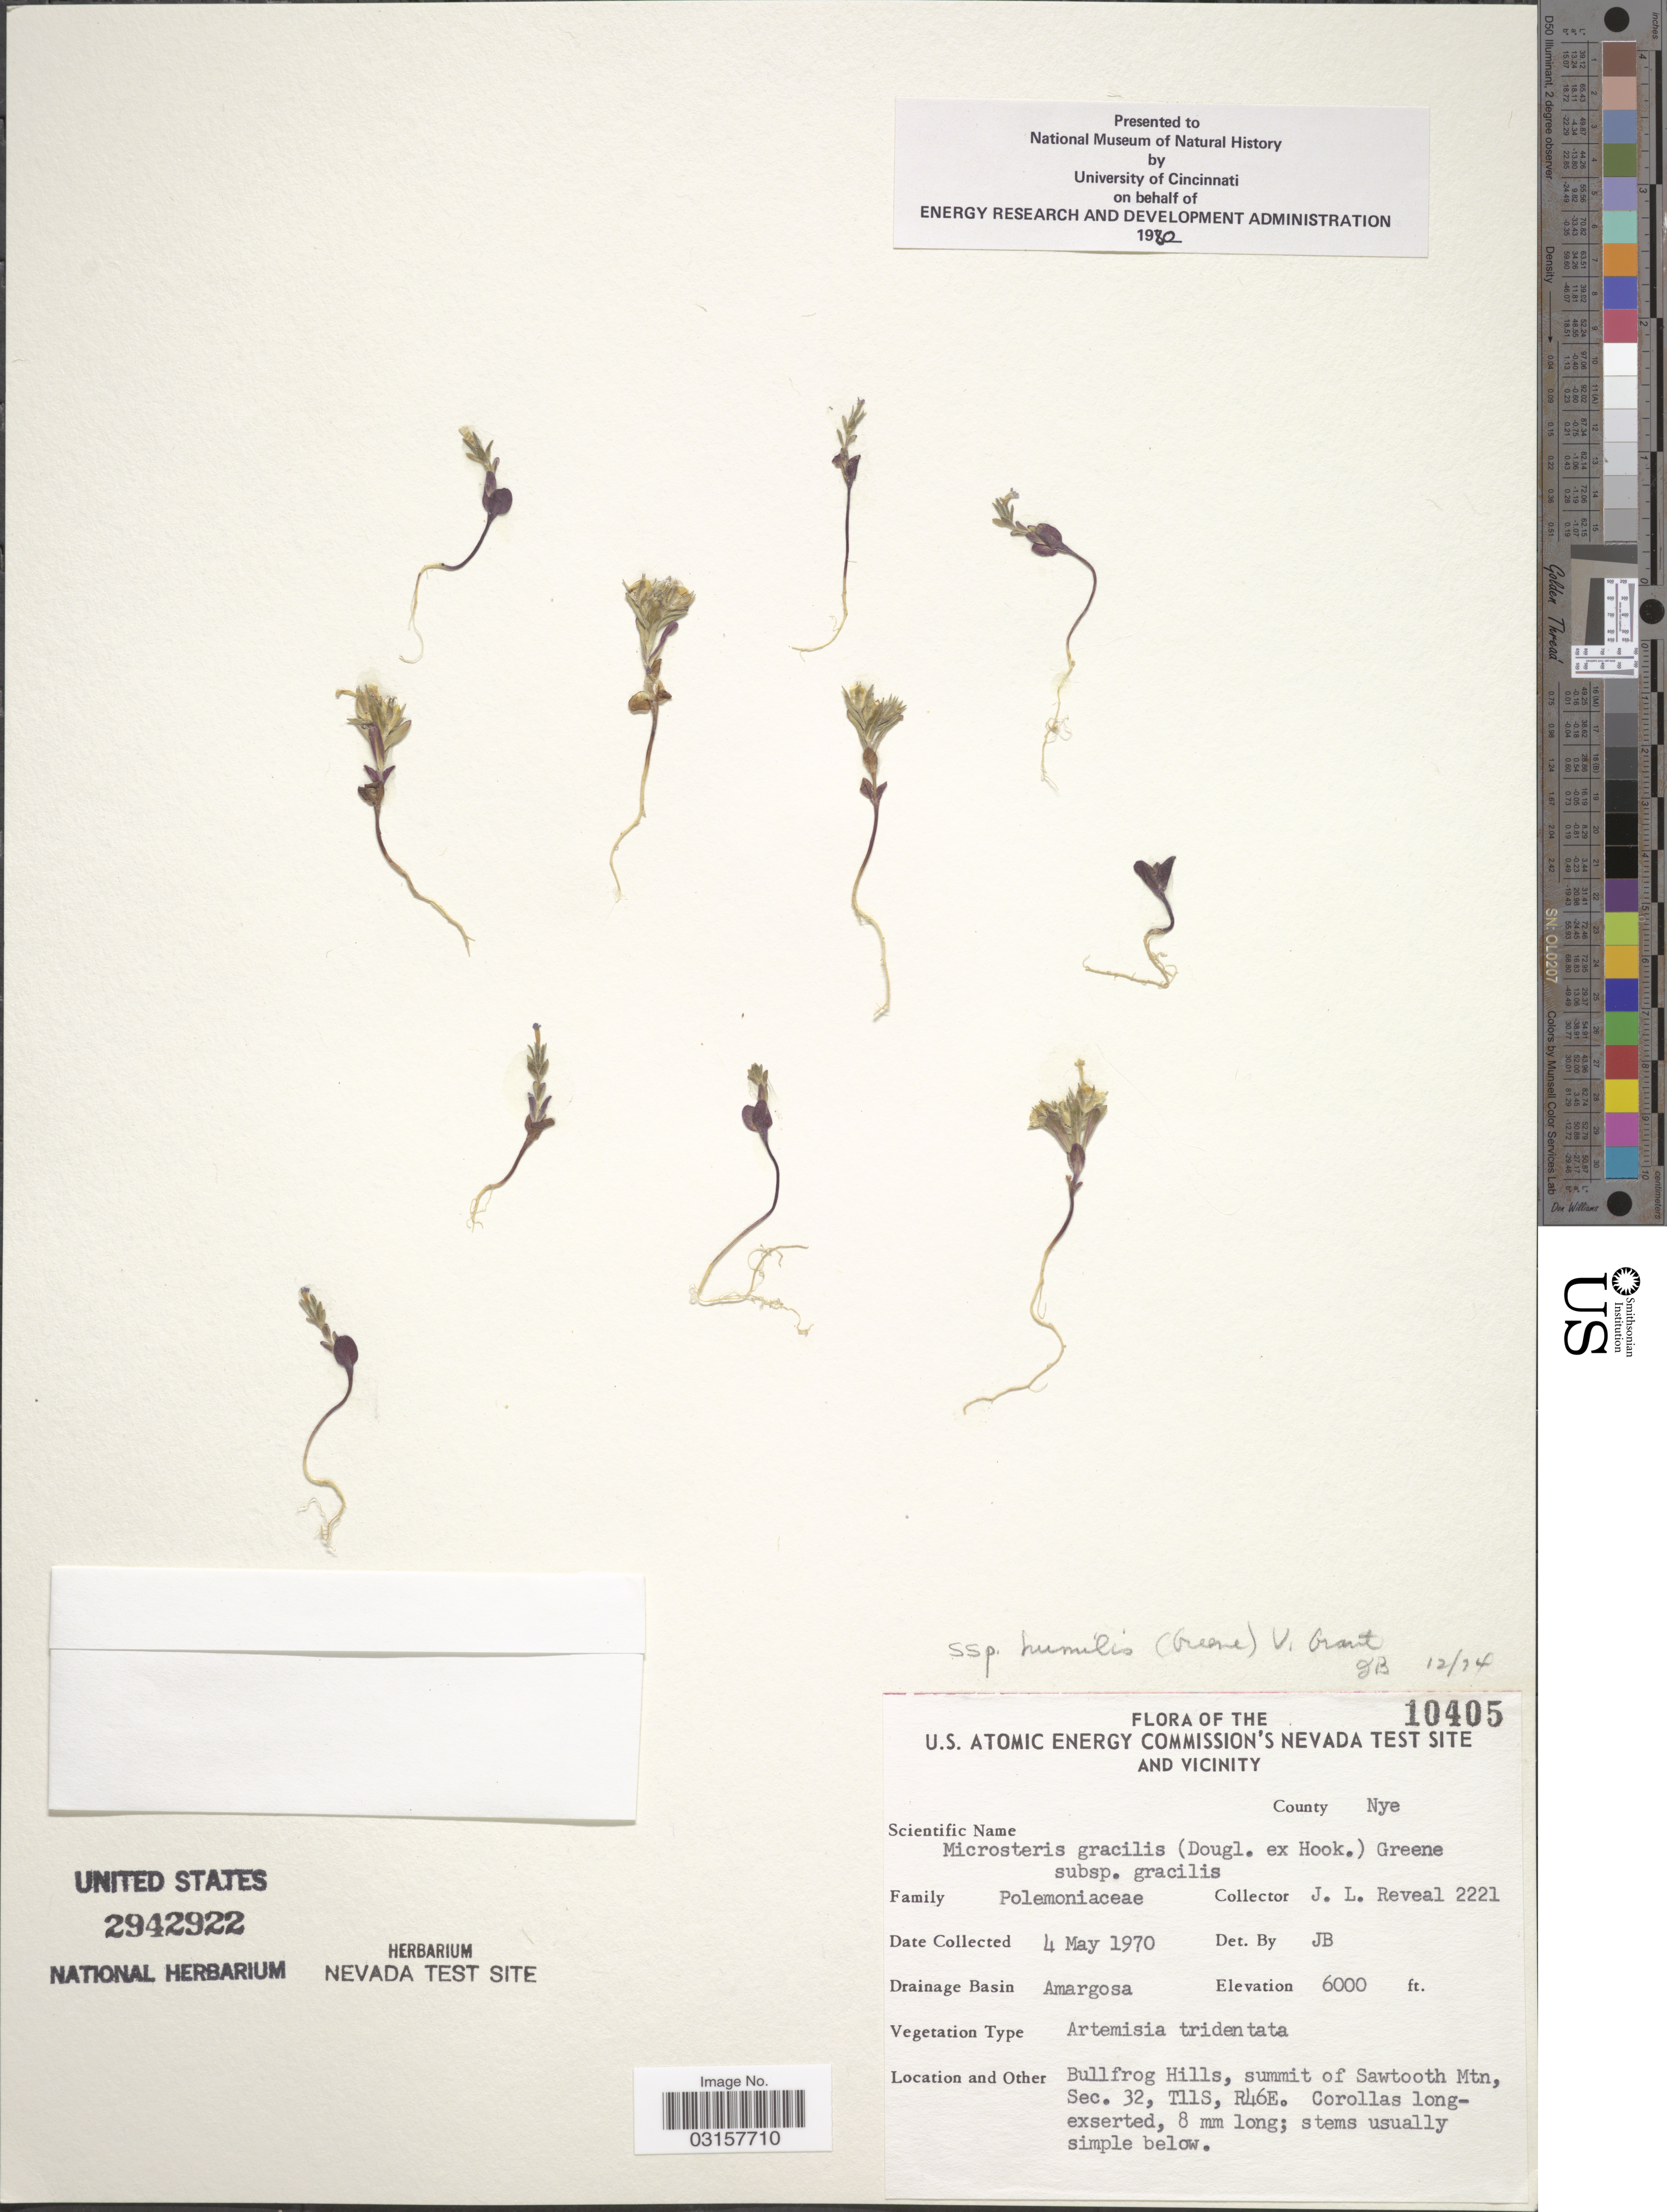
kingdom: Plantae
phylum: Tracheophyta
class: Magnoliopsida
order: Ericales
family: Polemoniaceae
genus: Microsteris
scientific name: Microsteris gracilis var. humilior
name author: (Hook.) Cronquist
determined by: (US) Smithsonian Institution - National Museum of Natural History - Department of Botany (UNITED STATES)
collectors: J. L. Reveal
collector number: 2221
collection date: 1970-05-04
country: United States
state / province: Nevada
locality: U.S. Atomic Energy Commision's Nevada Test Site and Vicinity. County Nye. Drainage Basin Amargosa. Bullfrog Hills, summit of Sawtooth Mtn, Sec. 32, T11S, R46E.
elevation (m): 1829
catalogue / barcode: US 2942922